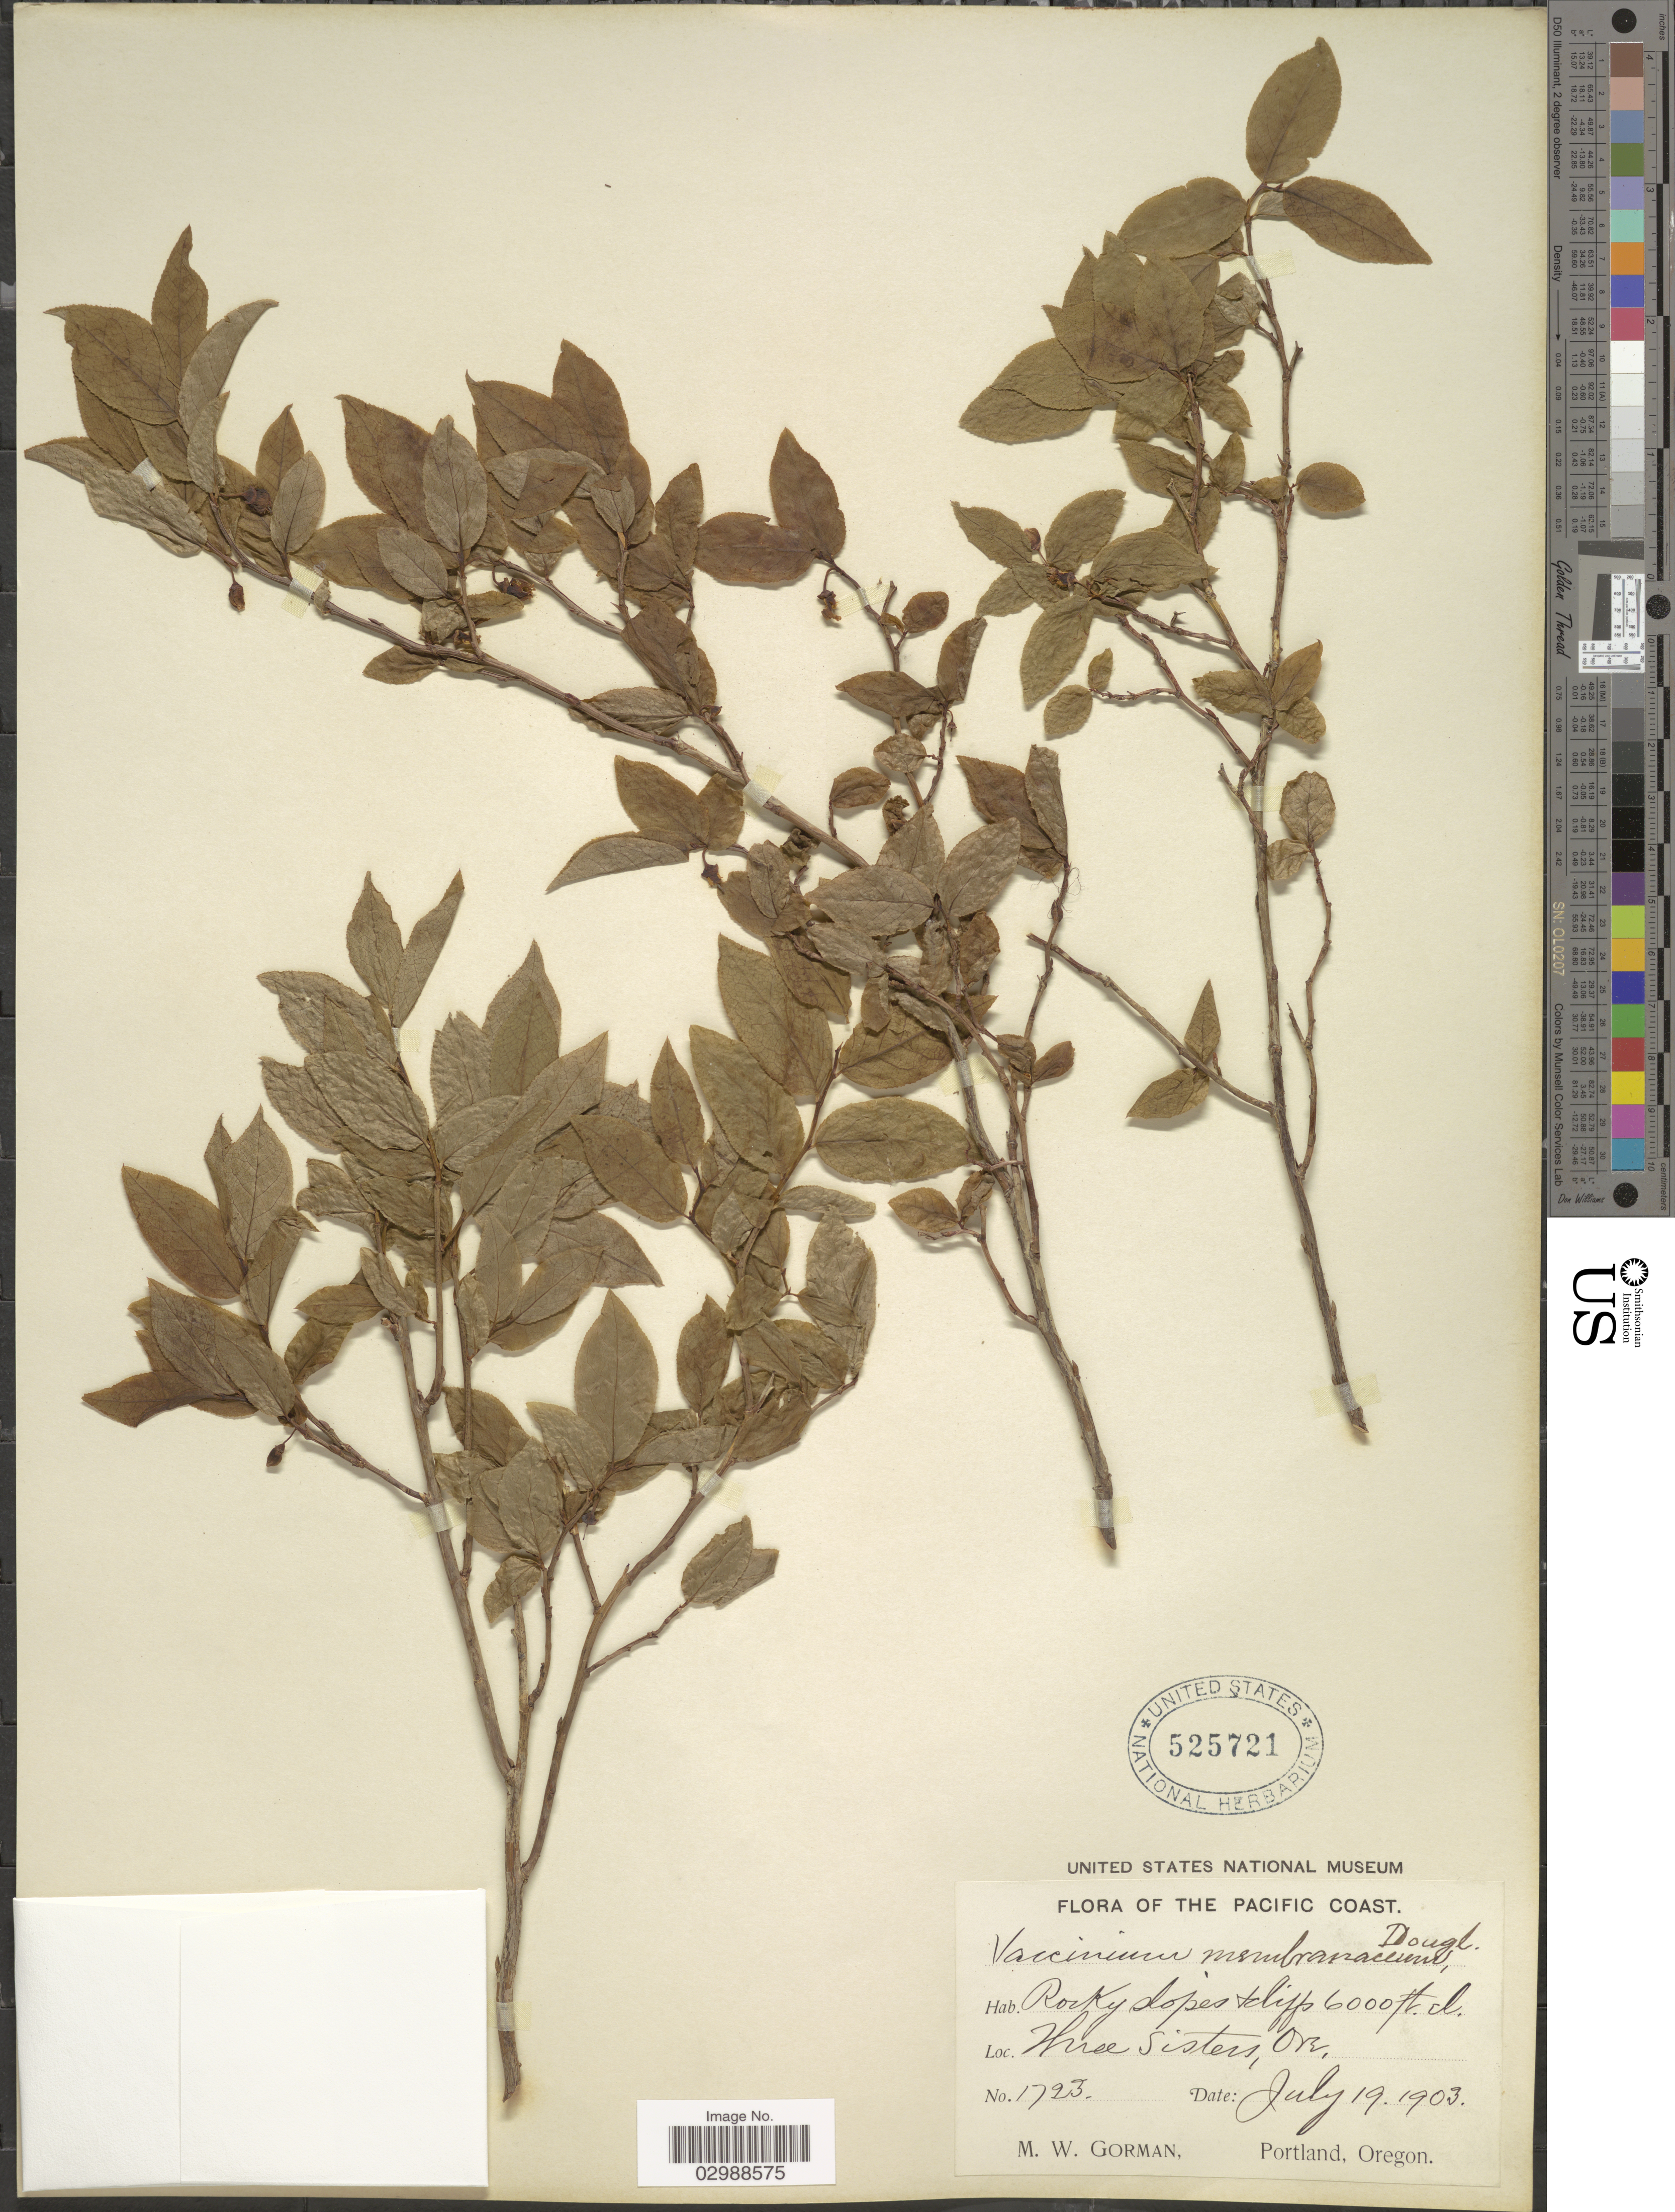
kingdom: Plantae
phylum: Tracheophyta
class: Magnoliopsida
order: Ericales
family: Ericaceae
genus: Vaccinium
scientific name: Vaccinium membranaceum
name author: Douglas ex Torr.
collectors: M. W. Gorman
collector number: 1723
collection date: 1903-07-19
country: United States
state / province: Oregon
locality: The Pacific Coast, Rocky slopes, Three Sisters, Ore.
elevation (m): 1829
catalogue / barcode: US 525721